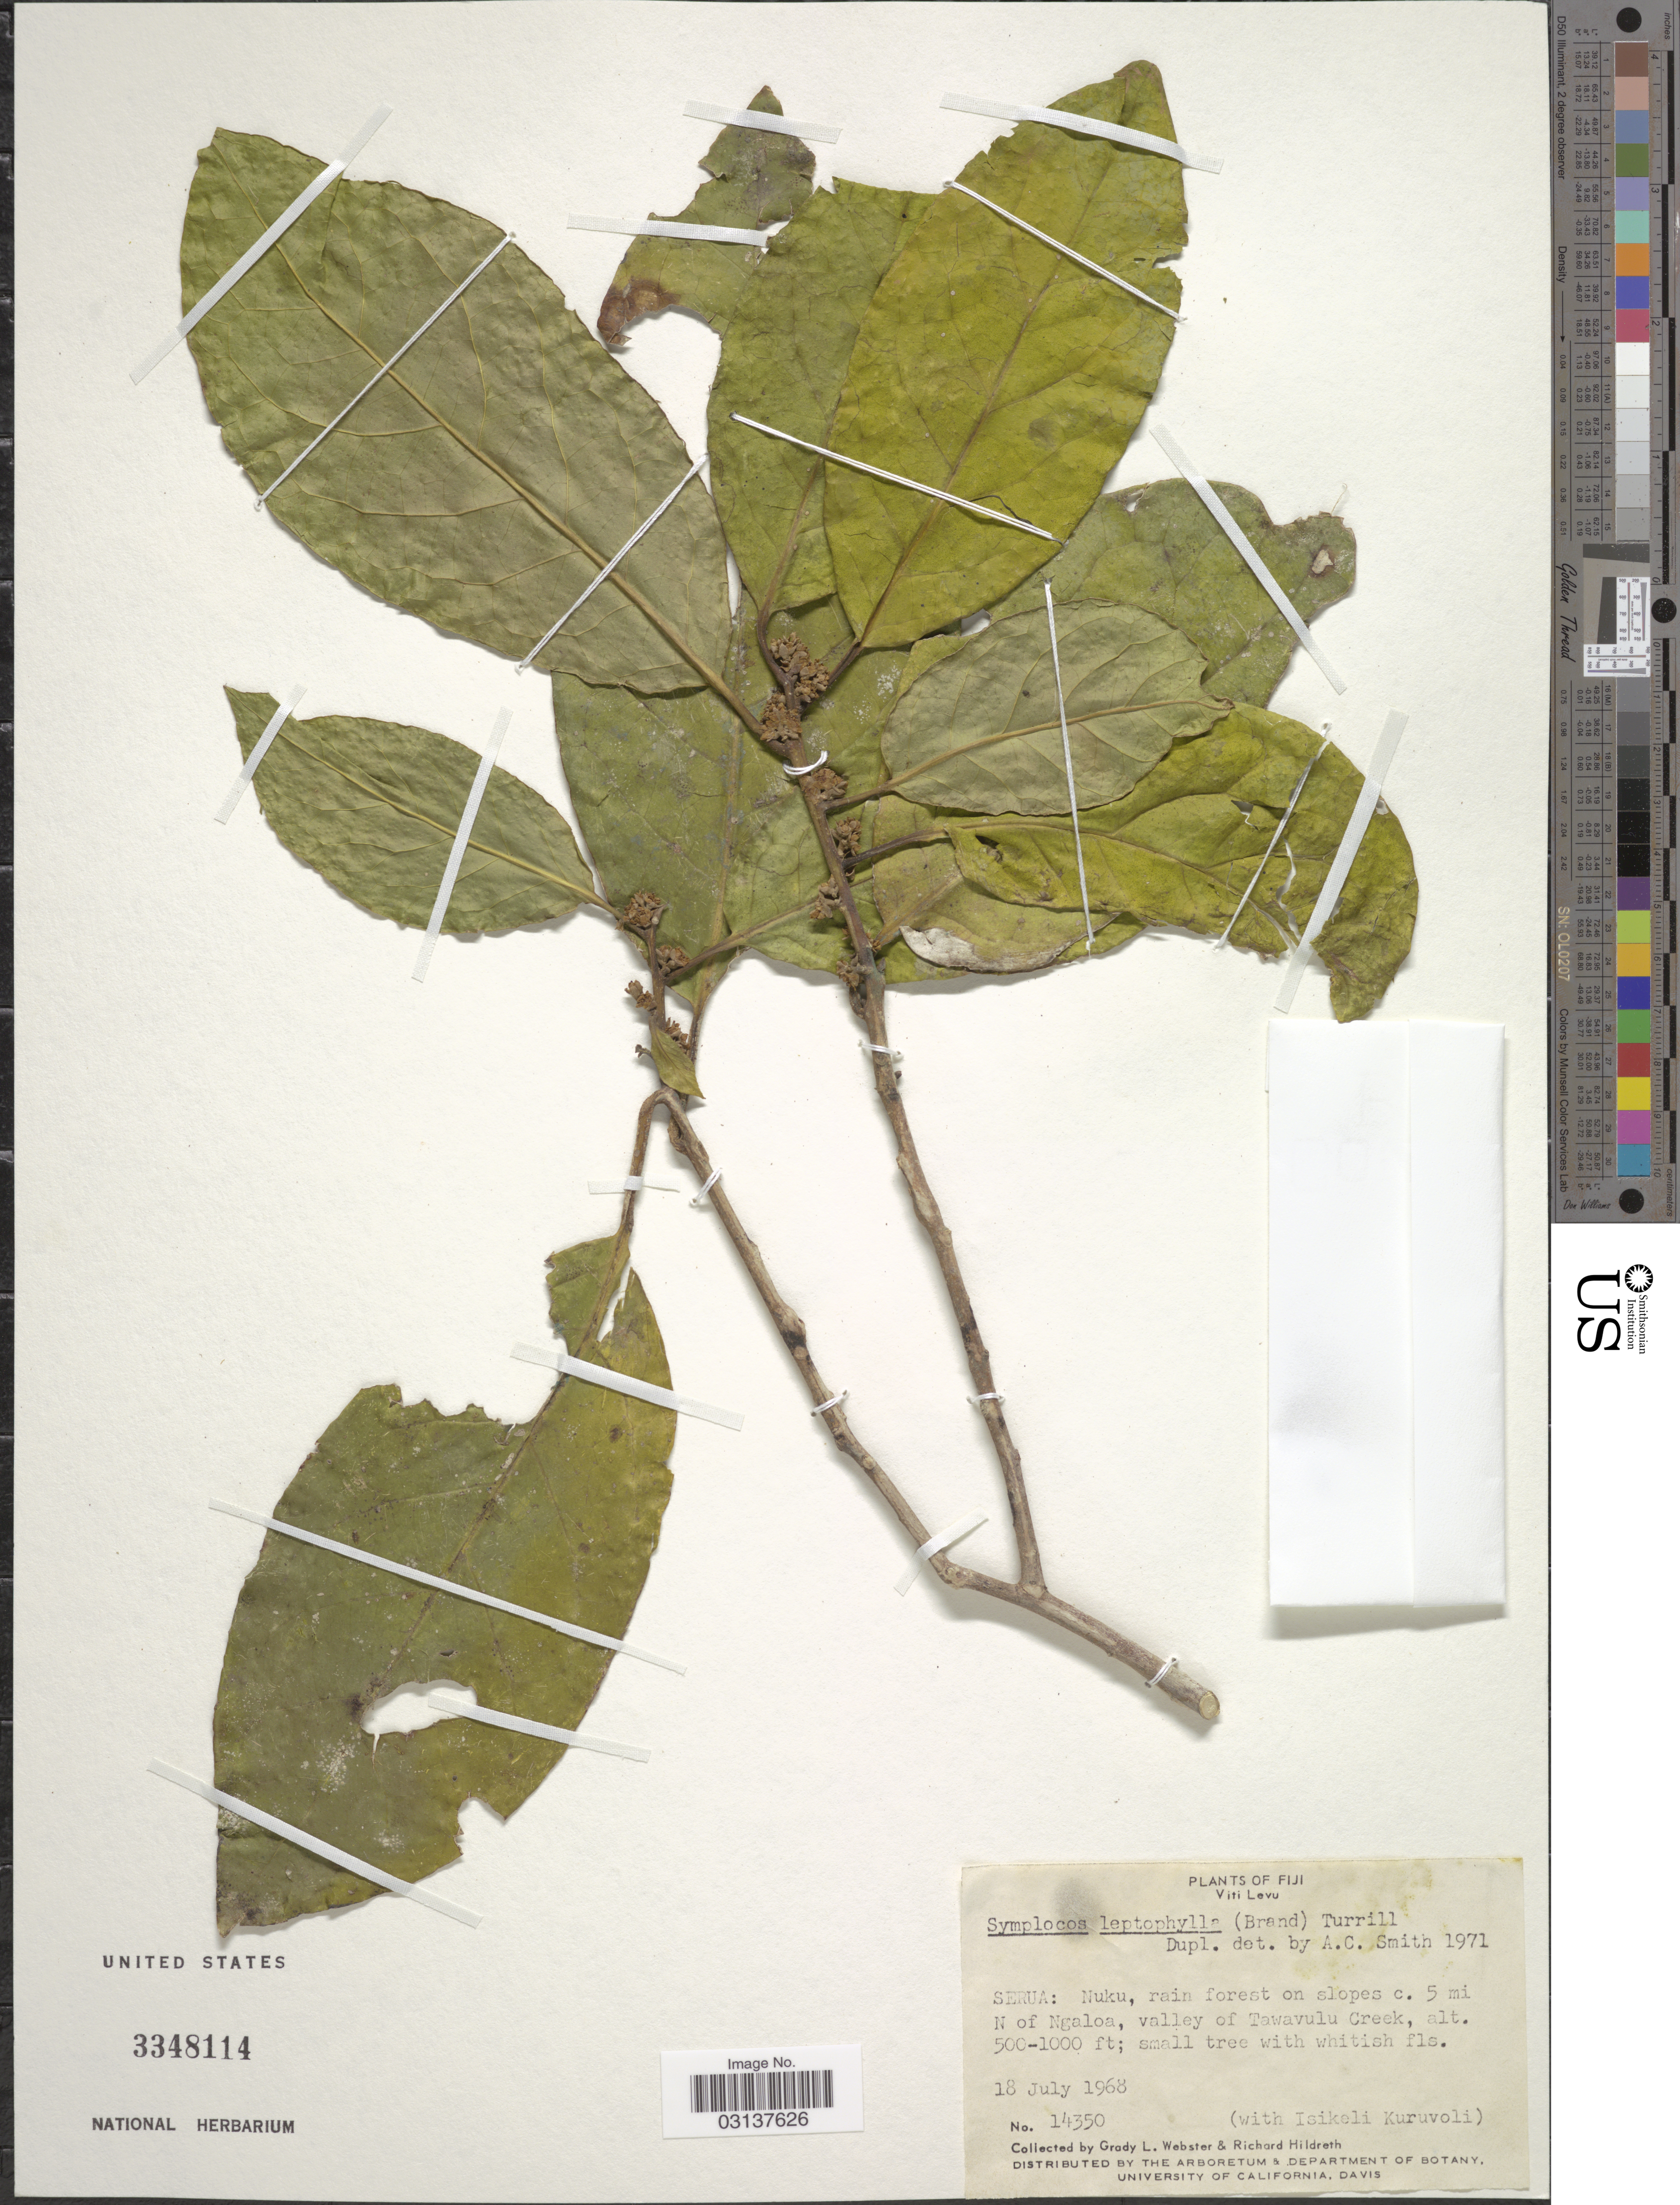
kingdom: Plantae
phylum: Tracheophyta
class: Magnoliopsida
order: Ericales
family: Symplocaceae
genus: Symplocos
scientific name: Symplocos cochinchinensis var. leptophylla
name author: (Brand) Noot.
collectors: G. L. Webster, R. Hildreth & I. Kuruvoli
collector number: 14350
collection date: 1968-07-18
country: Fiji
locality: Viti Levu, Serua: Nuku, rain forest on slopes c. 5 mi N of Ngaloa, valley of Tawavulu Creek.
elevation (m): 152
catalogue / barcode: US 3348114